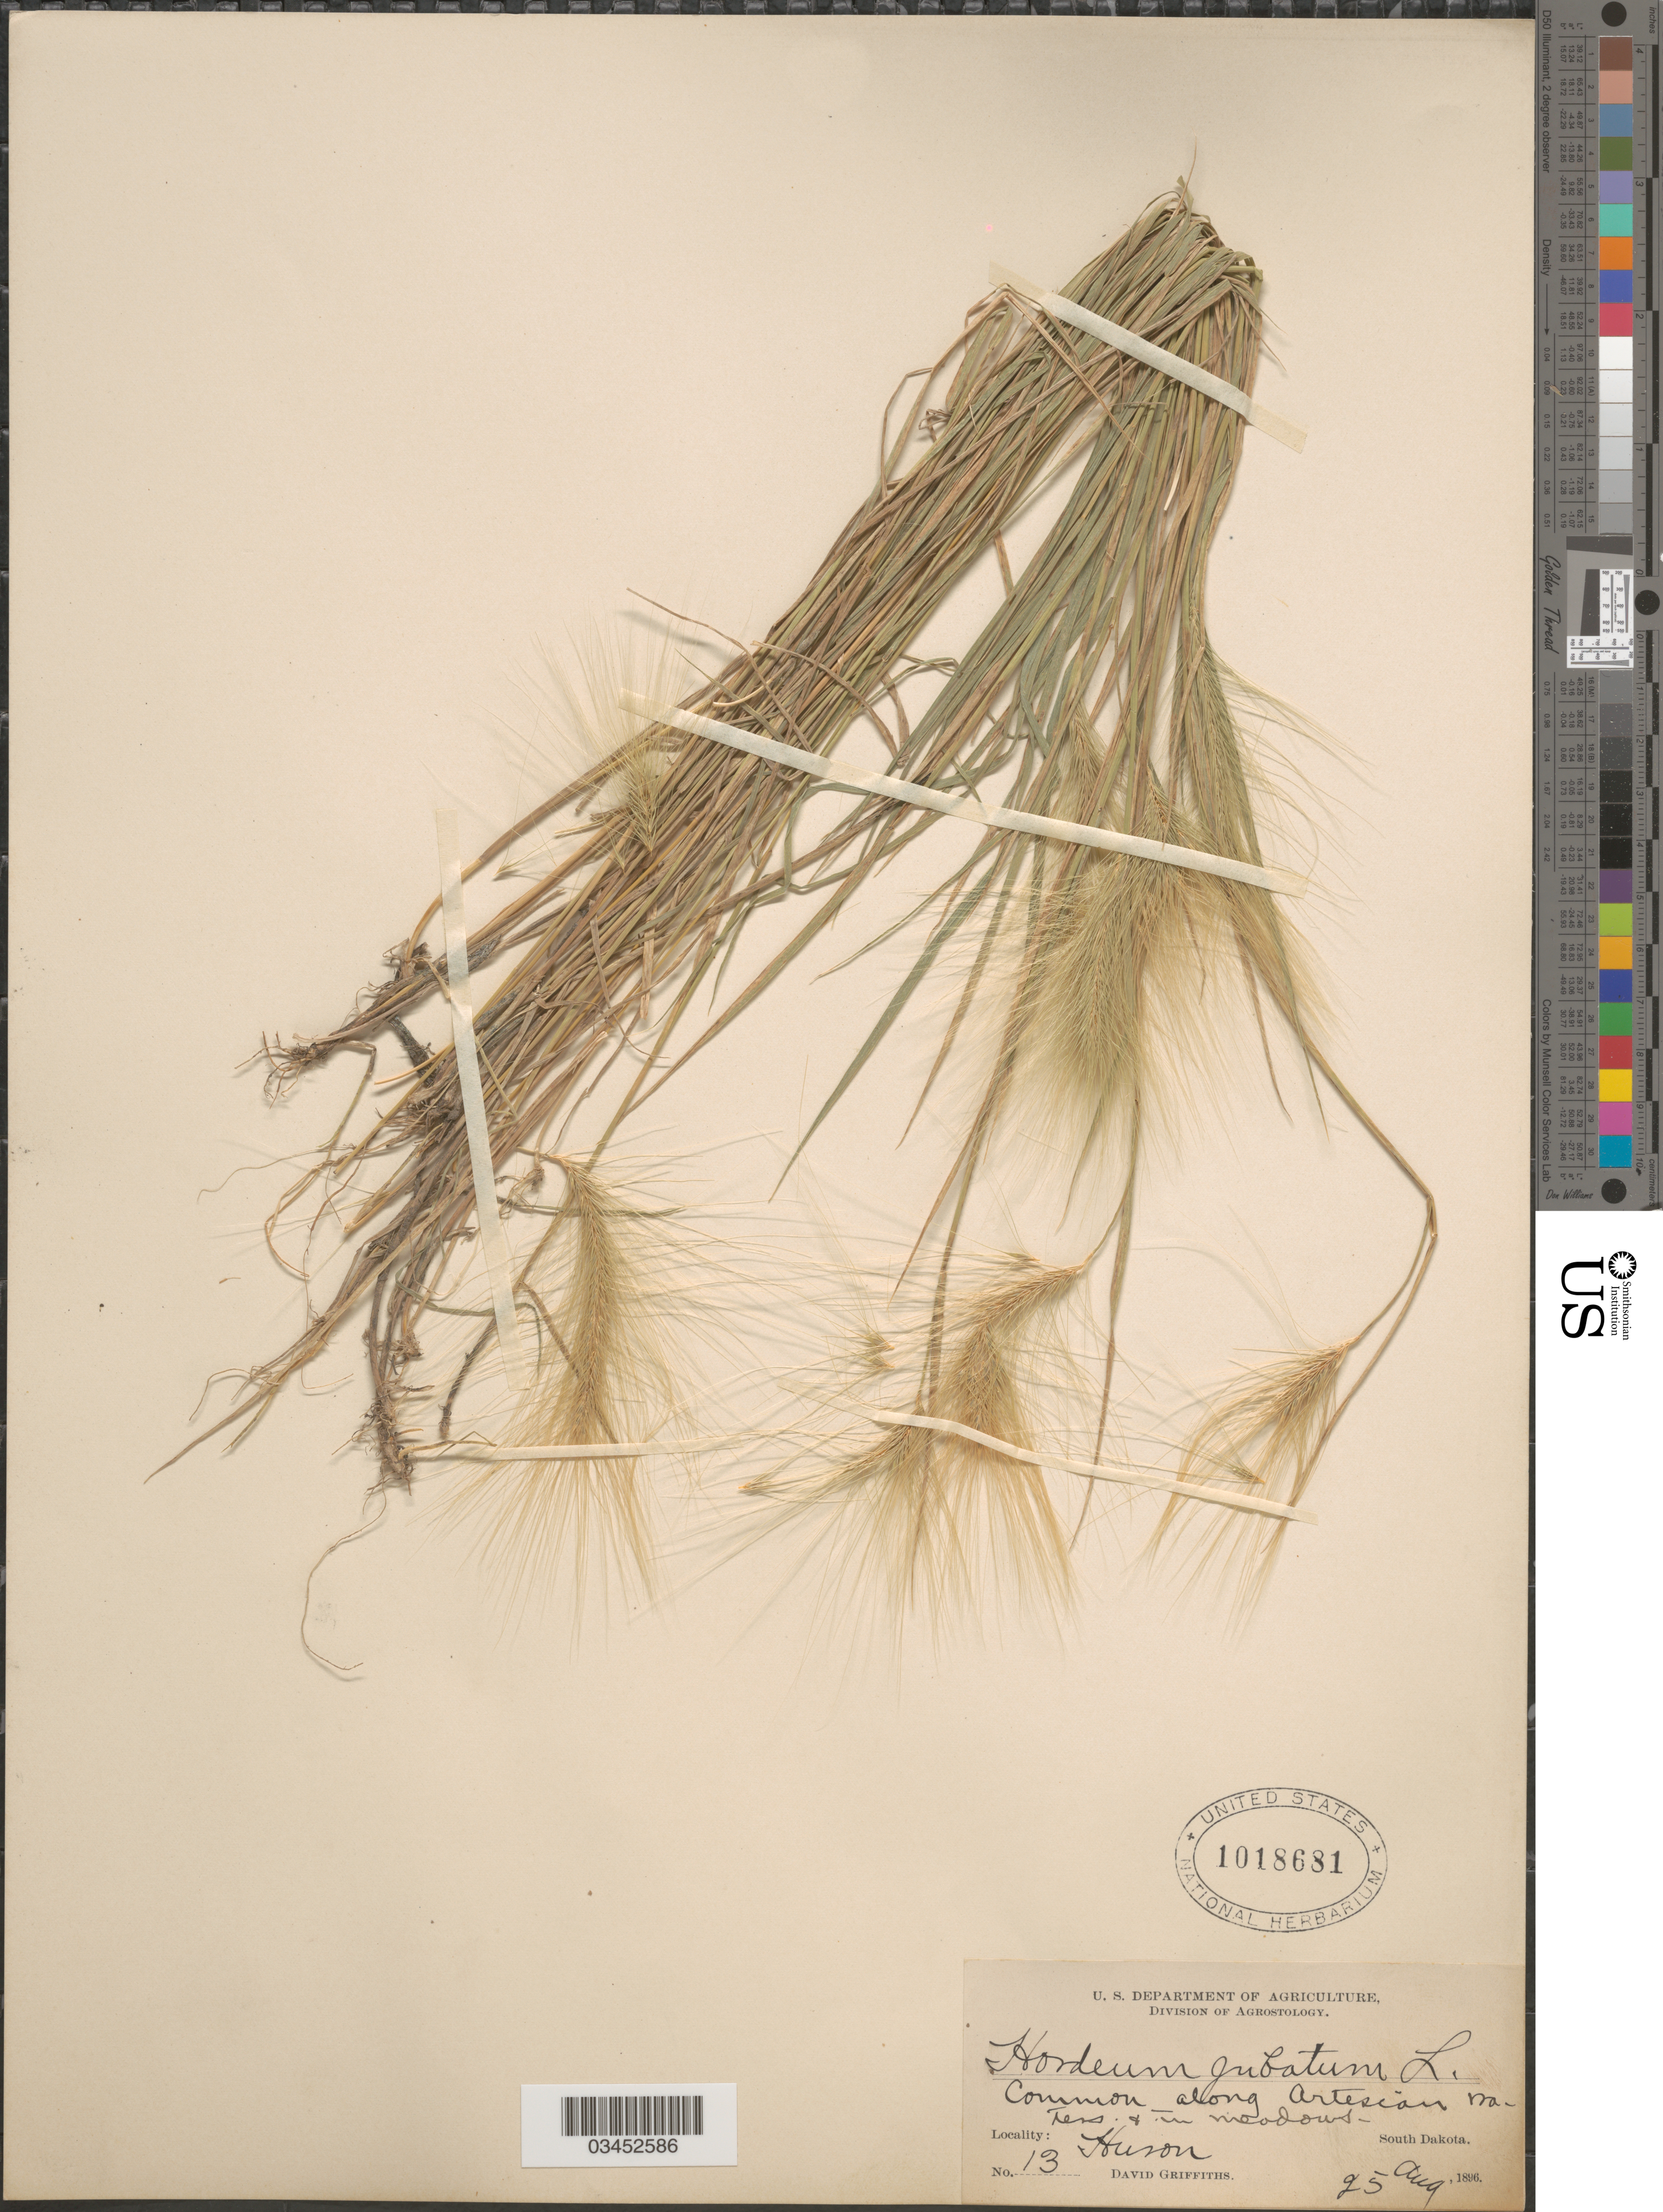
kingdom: Plantae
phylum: Tracheophyta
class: Liliopsida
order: Poales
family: Poaceae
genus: Hordeum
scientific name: Hordeum jubatum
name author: L.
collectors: D. Griffiths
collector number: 13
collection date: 1896-08-25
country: United States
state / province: South Dakota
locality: Along Artesian waters & in meadows. Huron.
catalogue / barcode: US 1018681